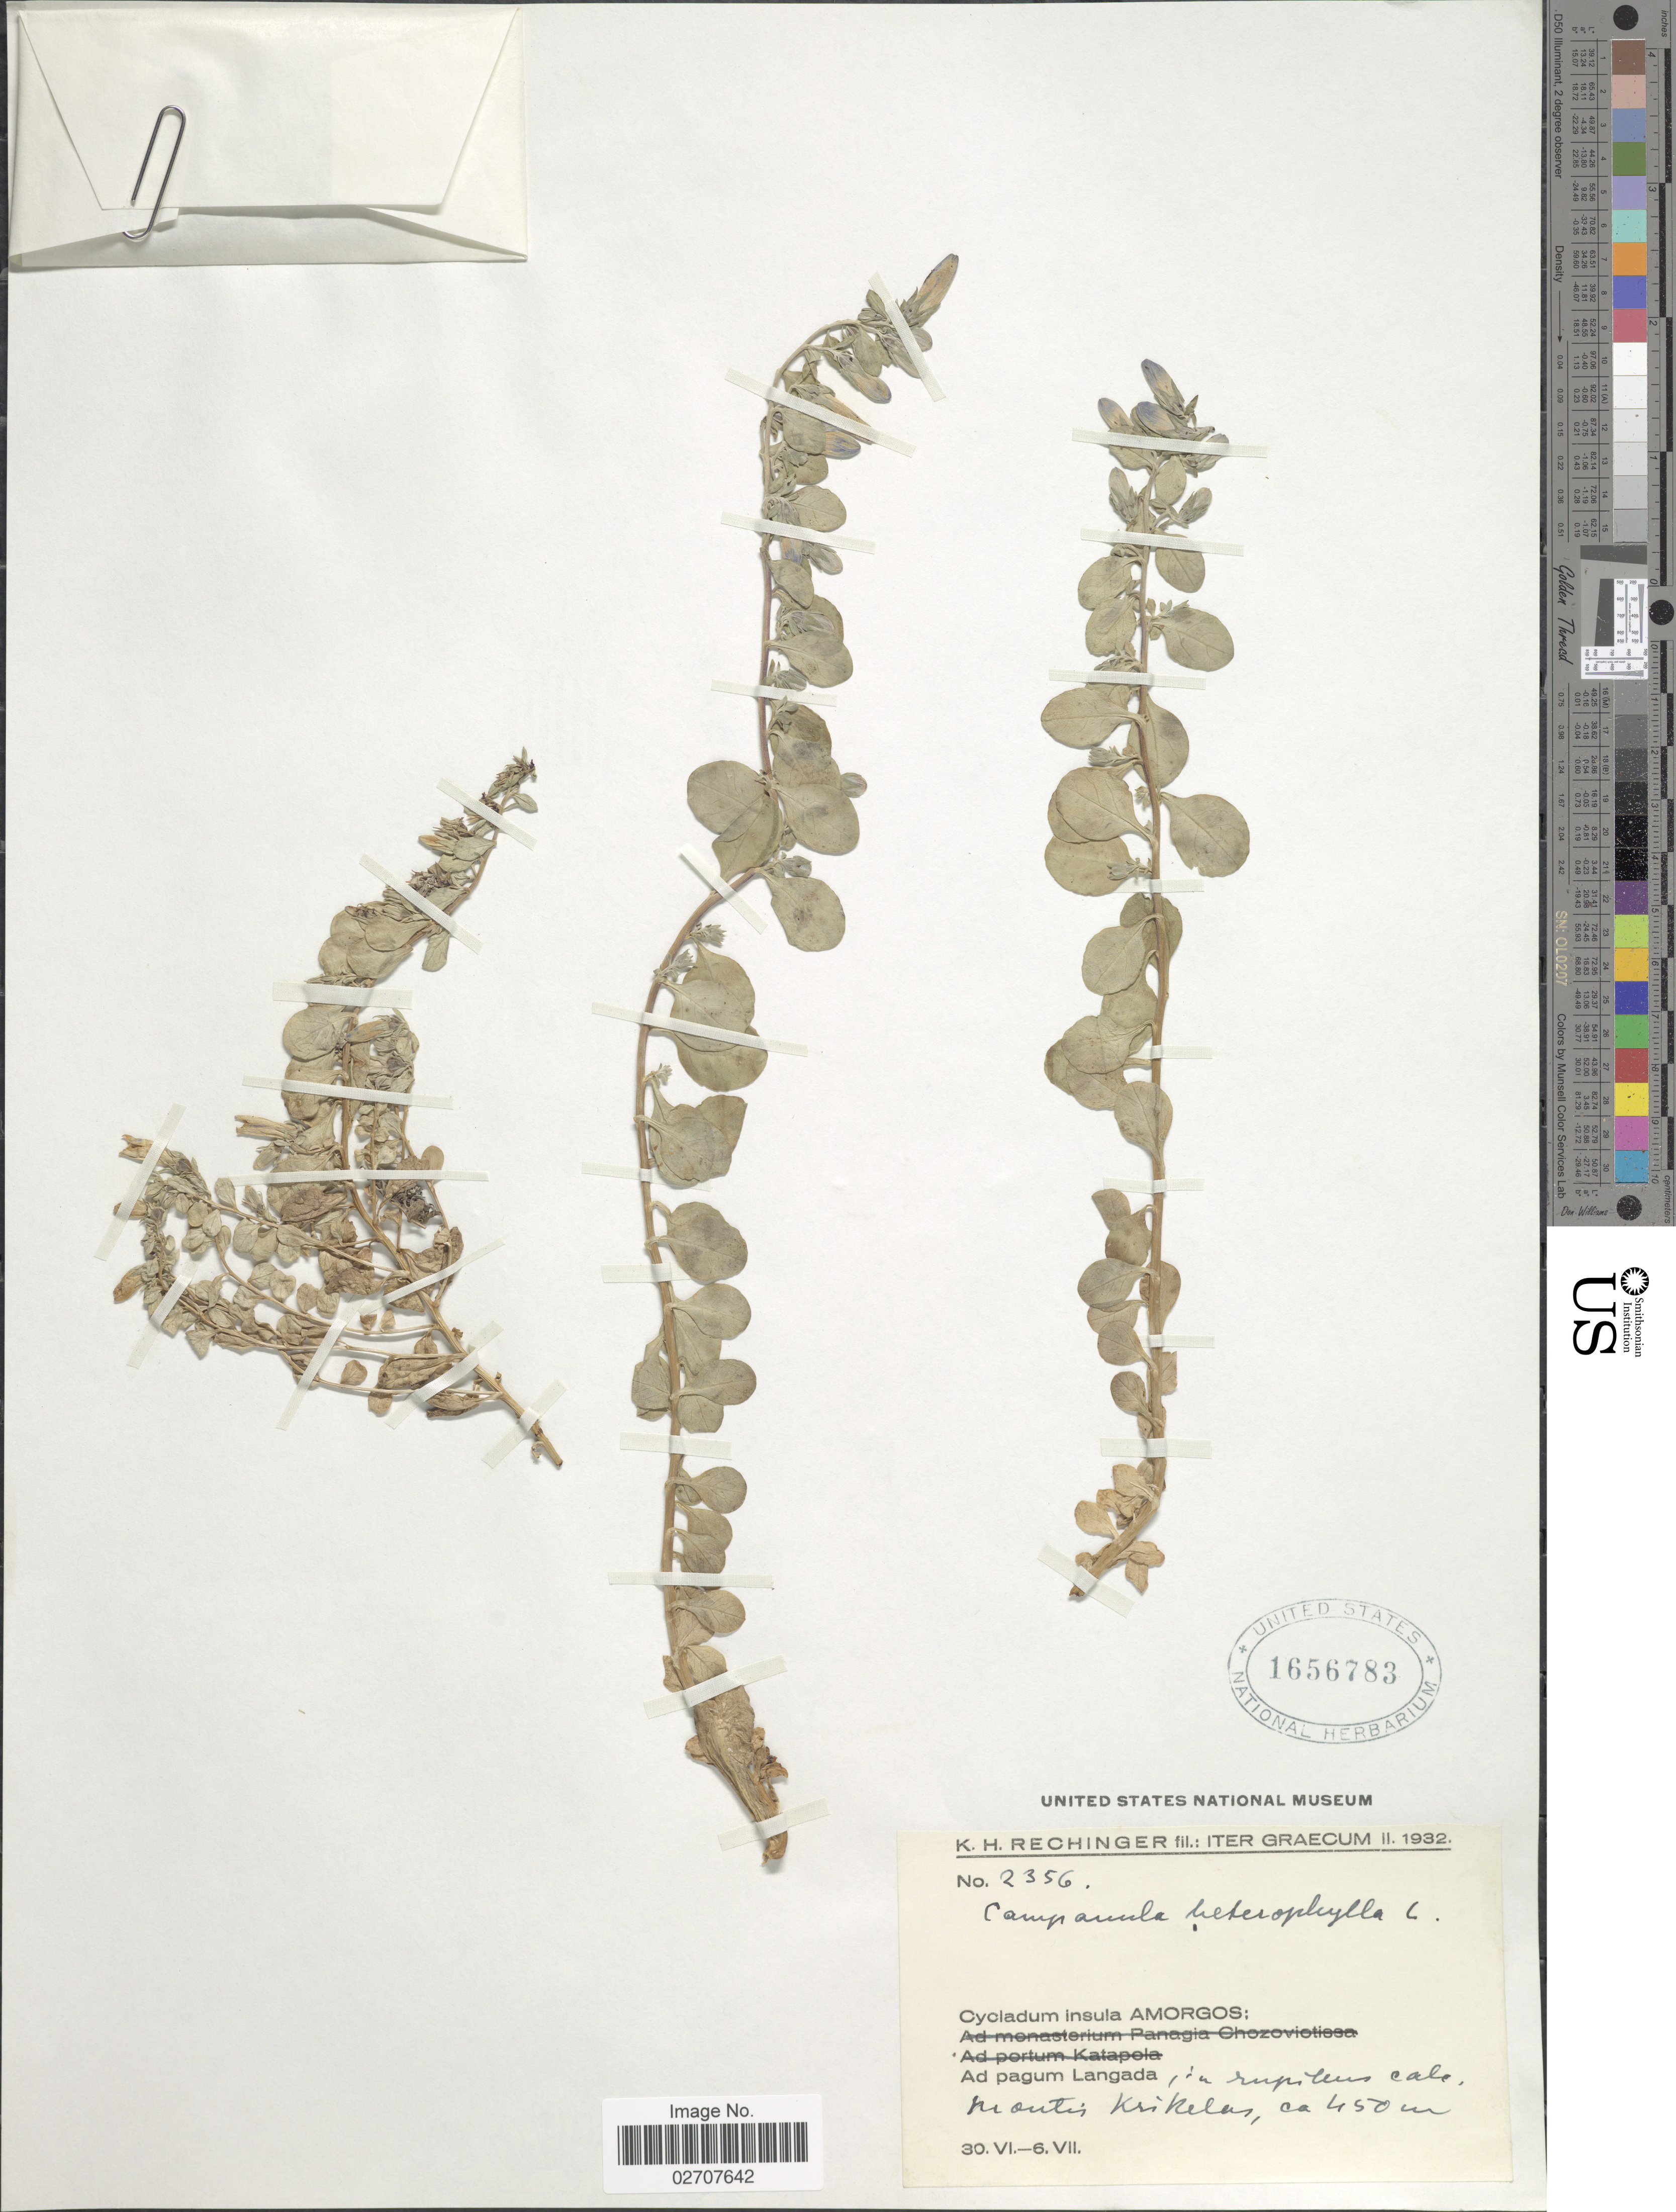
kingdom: Plantae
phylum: Tracheophyta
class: Magnoliopsida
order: Asterales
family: Campanulaceae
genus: Campanula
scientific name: Campanula heterophylla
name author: L.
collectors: K. H. Rechinger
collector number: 2356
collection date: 1932-06-30/1932-07-06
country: Greece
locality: Graecum. Cycladum insula Amorgos: Ad pagum Langada, in rupibus calc. montis Krikelas.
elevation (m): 450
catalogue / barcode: US 1656783